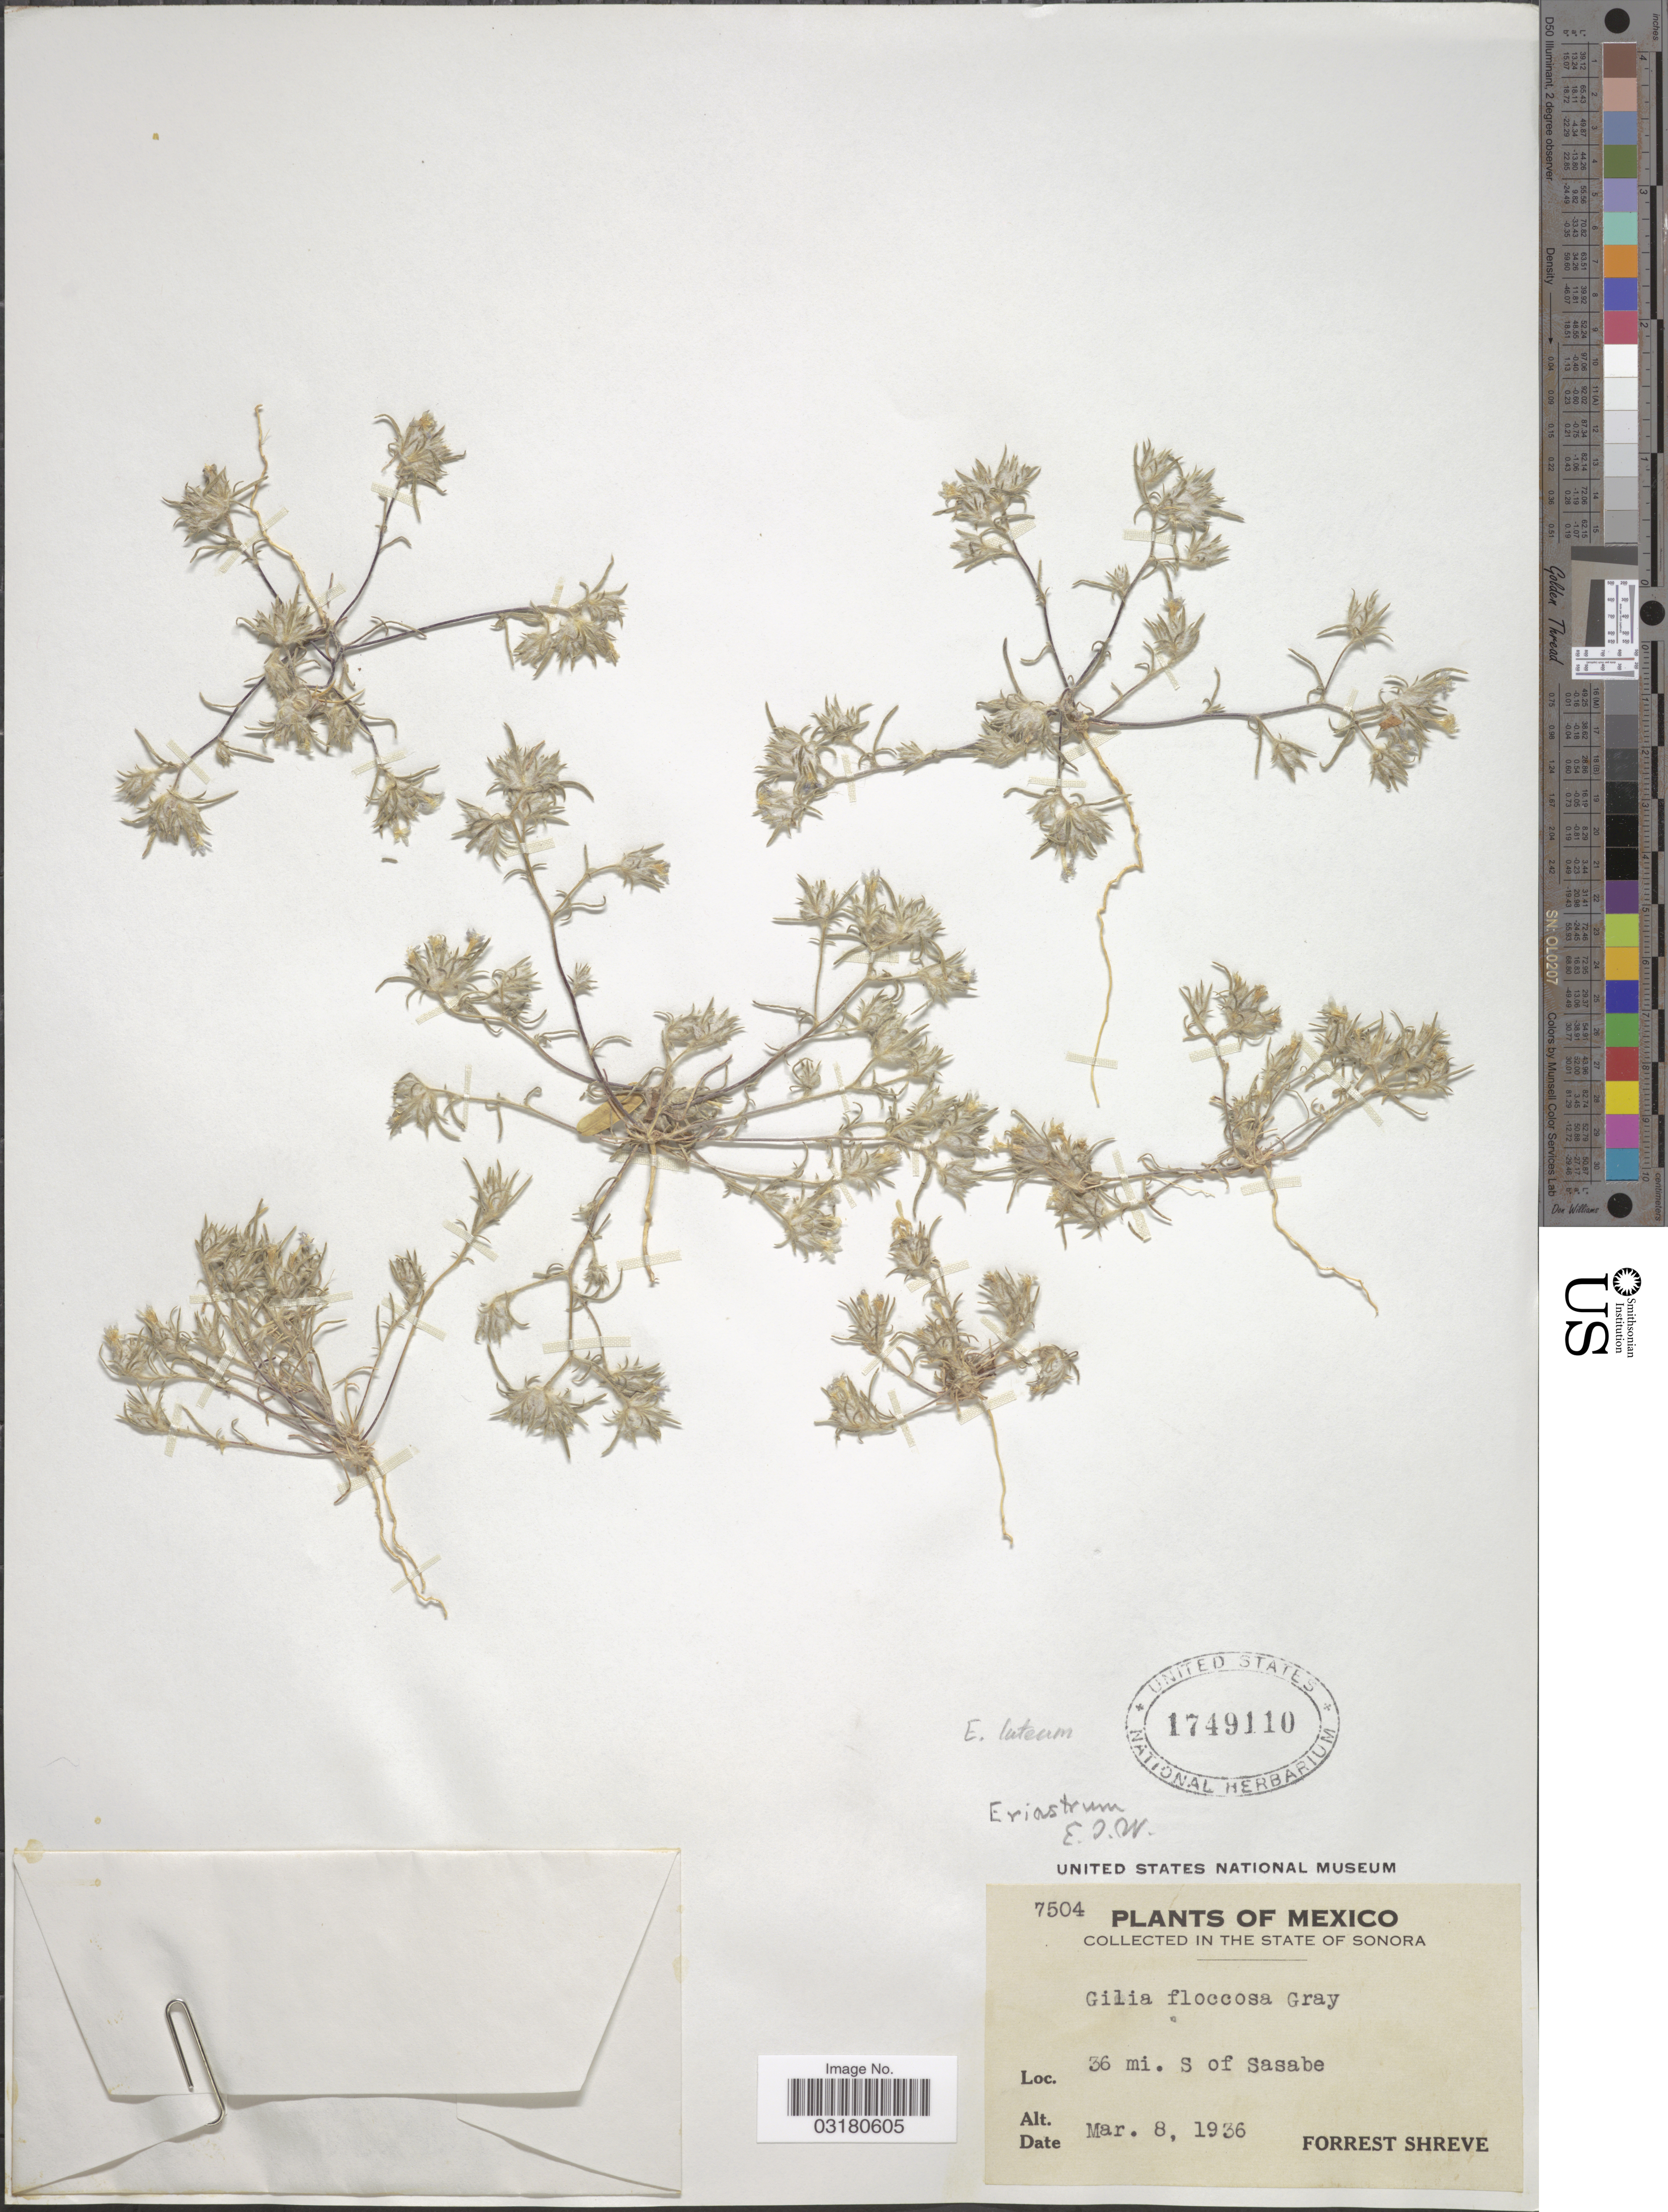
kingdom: Plantae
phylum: Tracheophyta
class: Magnoliopsida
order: Ericales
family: Polemoniaceae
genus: Eriastrum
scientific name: Eriastrum luteum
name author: (Benth.) H. Mason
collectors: F. Shreve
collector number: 7504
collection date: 1936-03-08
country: Mexico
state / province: Sonora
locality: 36 mi. S of Sasabe.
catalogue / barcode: US 1749110